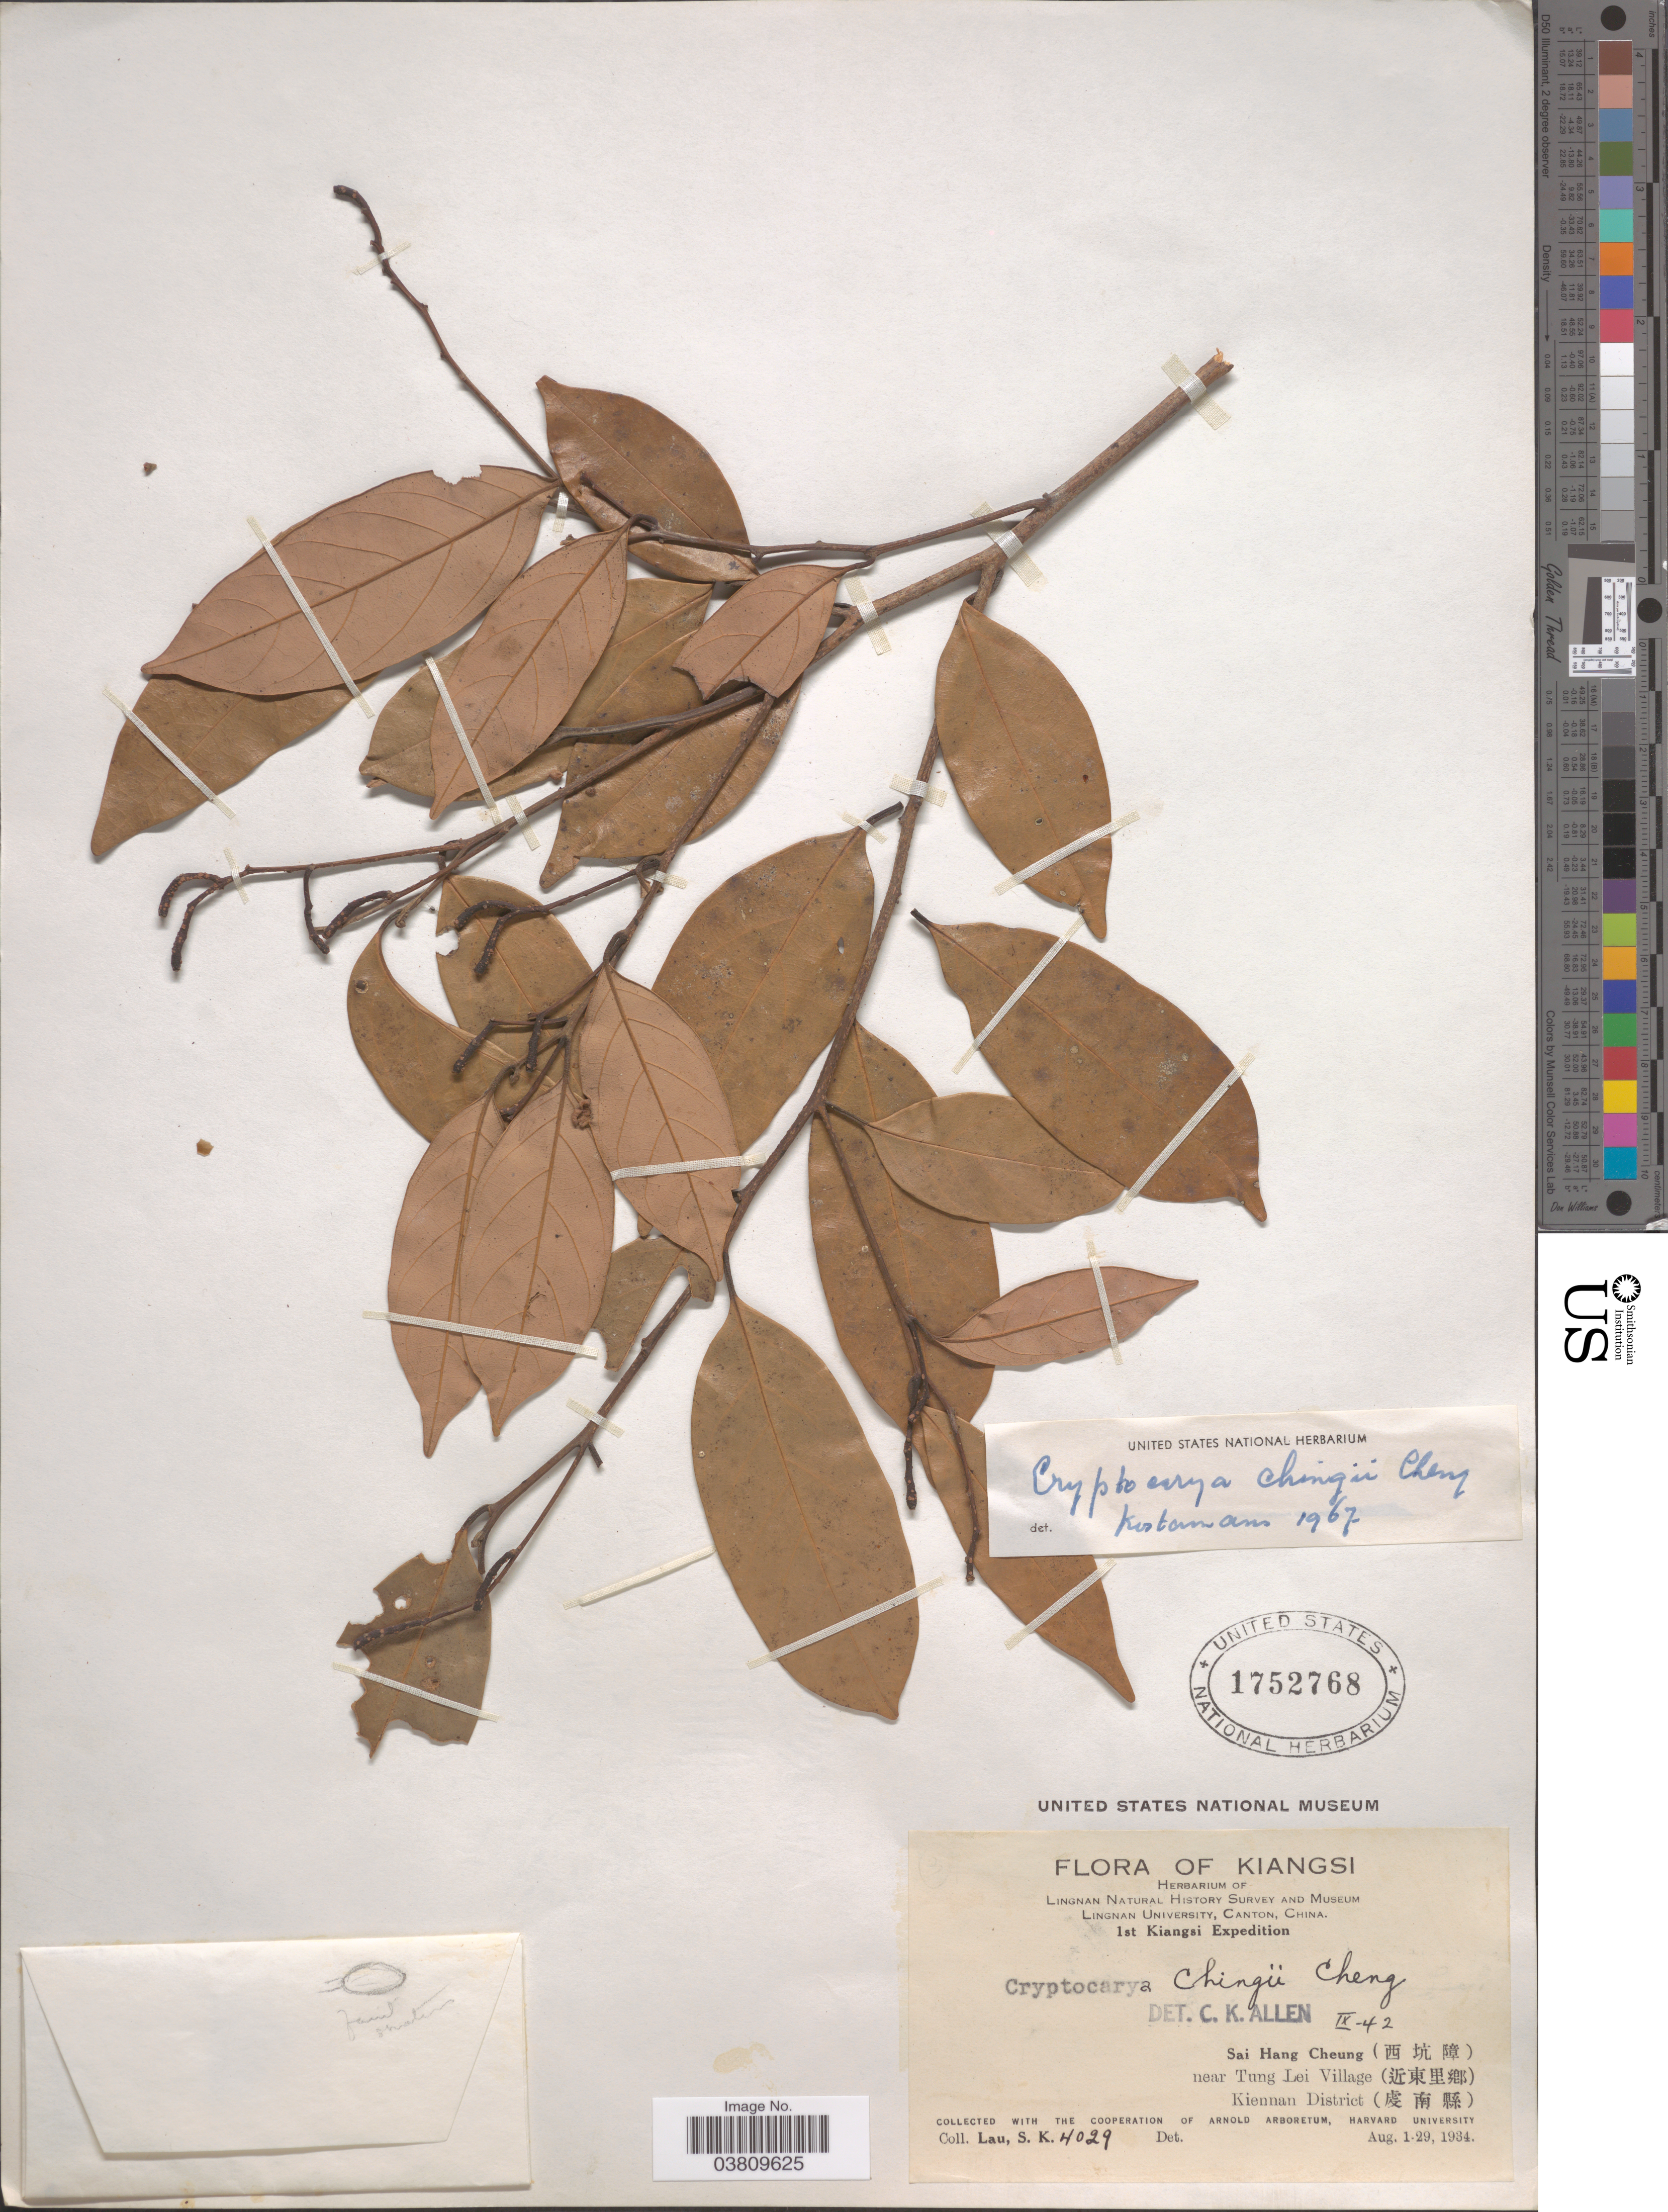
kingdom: Plantae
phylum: Tracheophyta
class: Magnoliopsida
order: Laurales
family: Lauraceae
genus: Cryptocarya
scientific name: Cryptocarya chingii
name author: W.C. Cheng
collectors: S. K. Lau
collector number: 4029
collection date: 1934-08-01/1934-08-29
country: China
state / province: Jiangxi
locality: Kiangsi. Sai Hang Cheung (X), near Tung Lei Village (X). Kiennan District (X).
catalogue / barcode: US 1752768